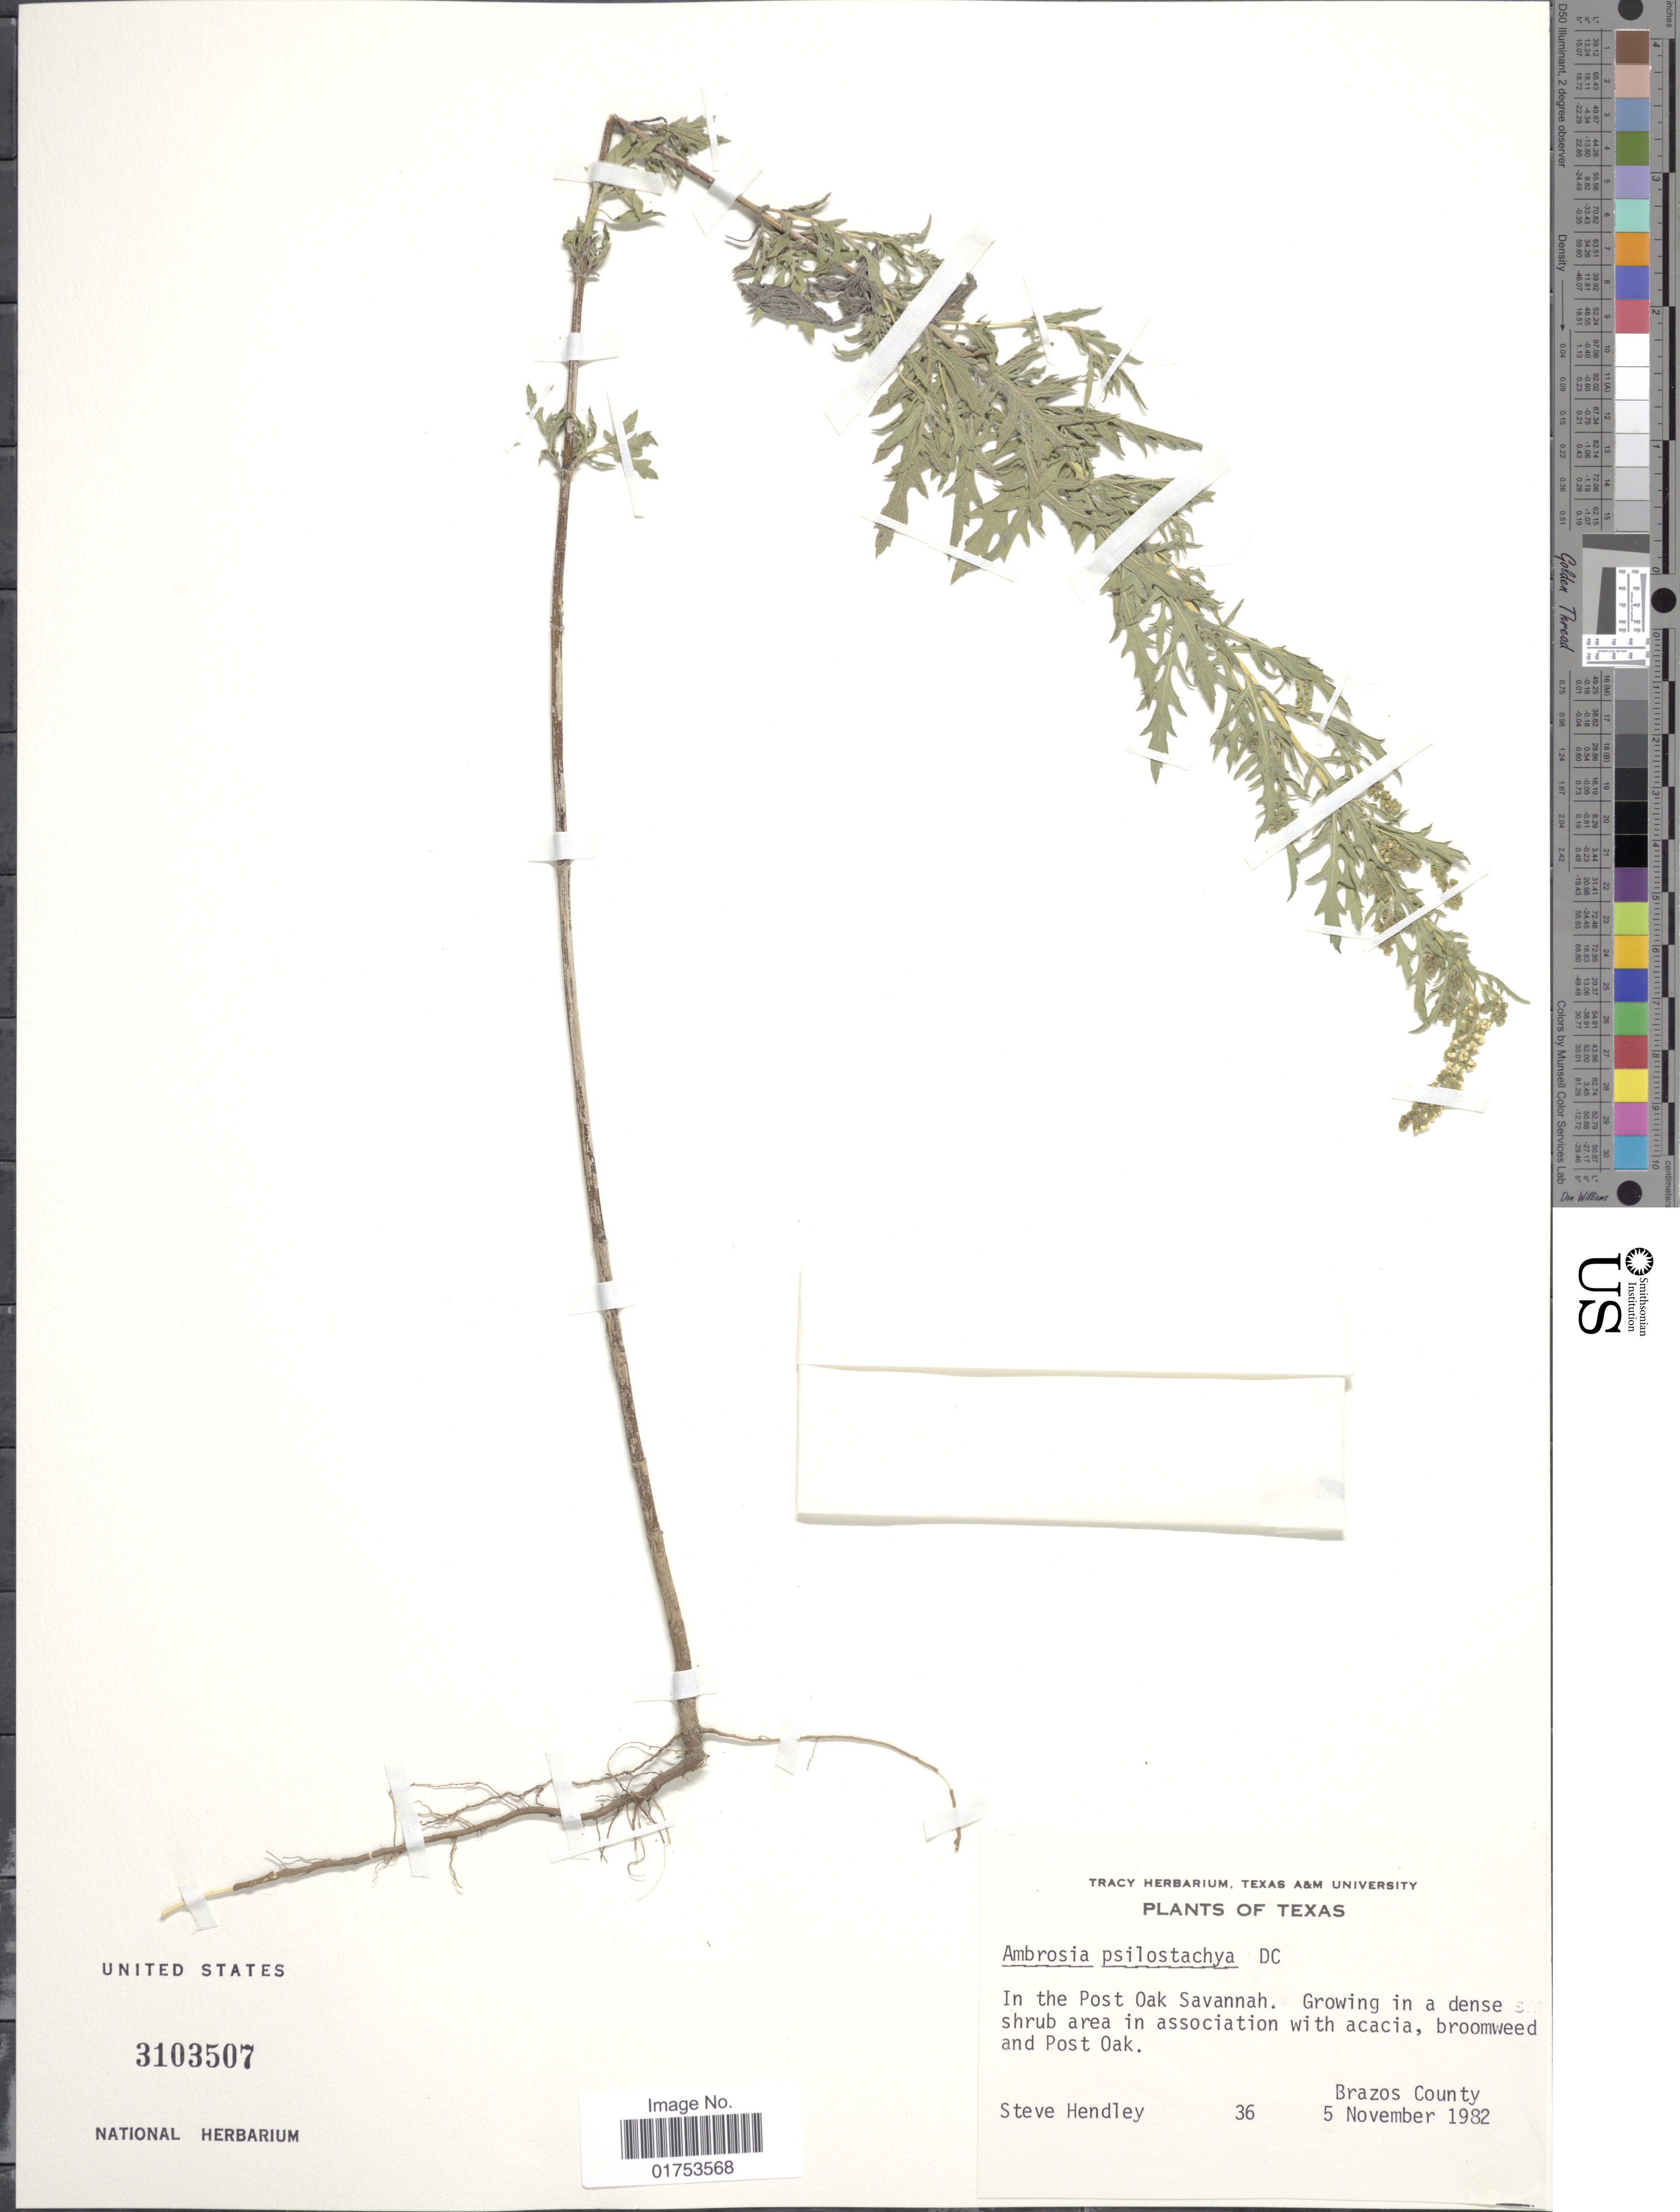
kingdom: Plantae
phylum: Tracheophyta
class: Magnoliopsida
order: Asterales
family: Asteraceae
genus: Ambrosia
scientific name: Ambrosia psilostachya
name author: DC.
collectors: S. Hendley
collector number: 36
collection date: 1982-11-05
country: United States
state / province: Texas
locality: In the Post Oak Savannah, Brazos County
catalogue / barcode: US 3103507